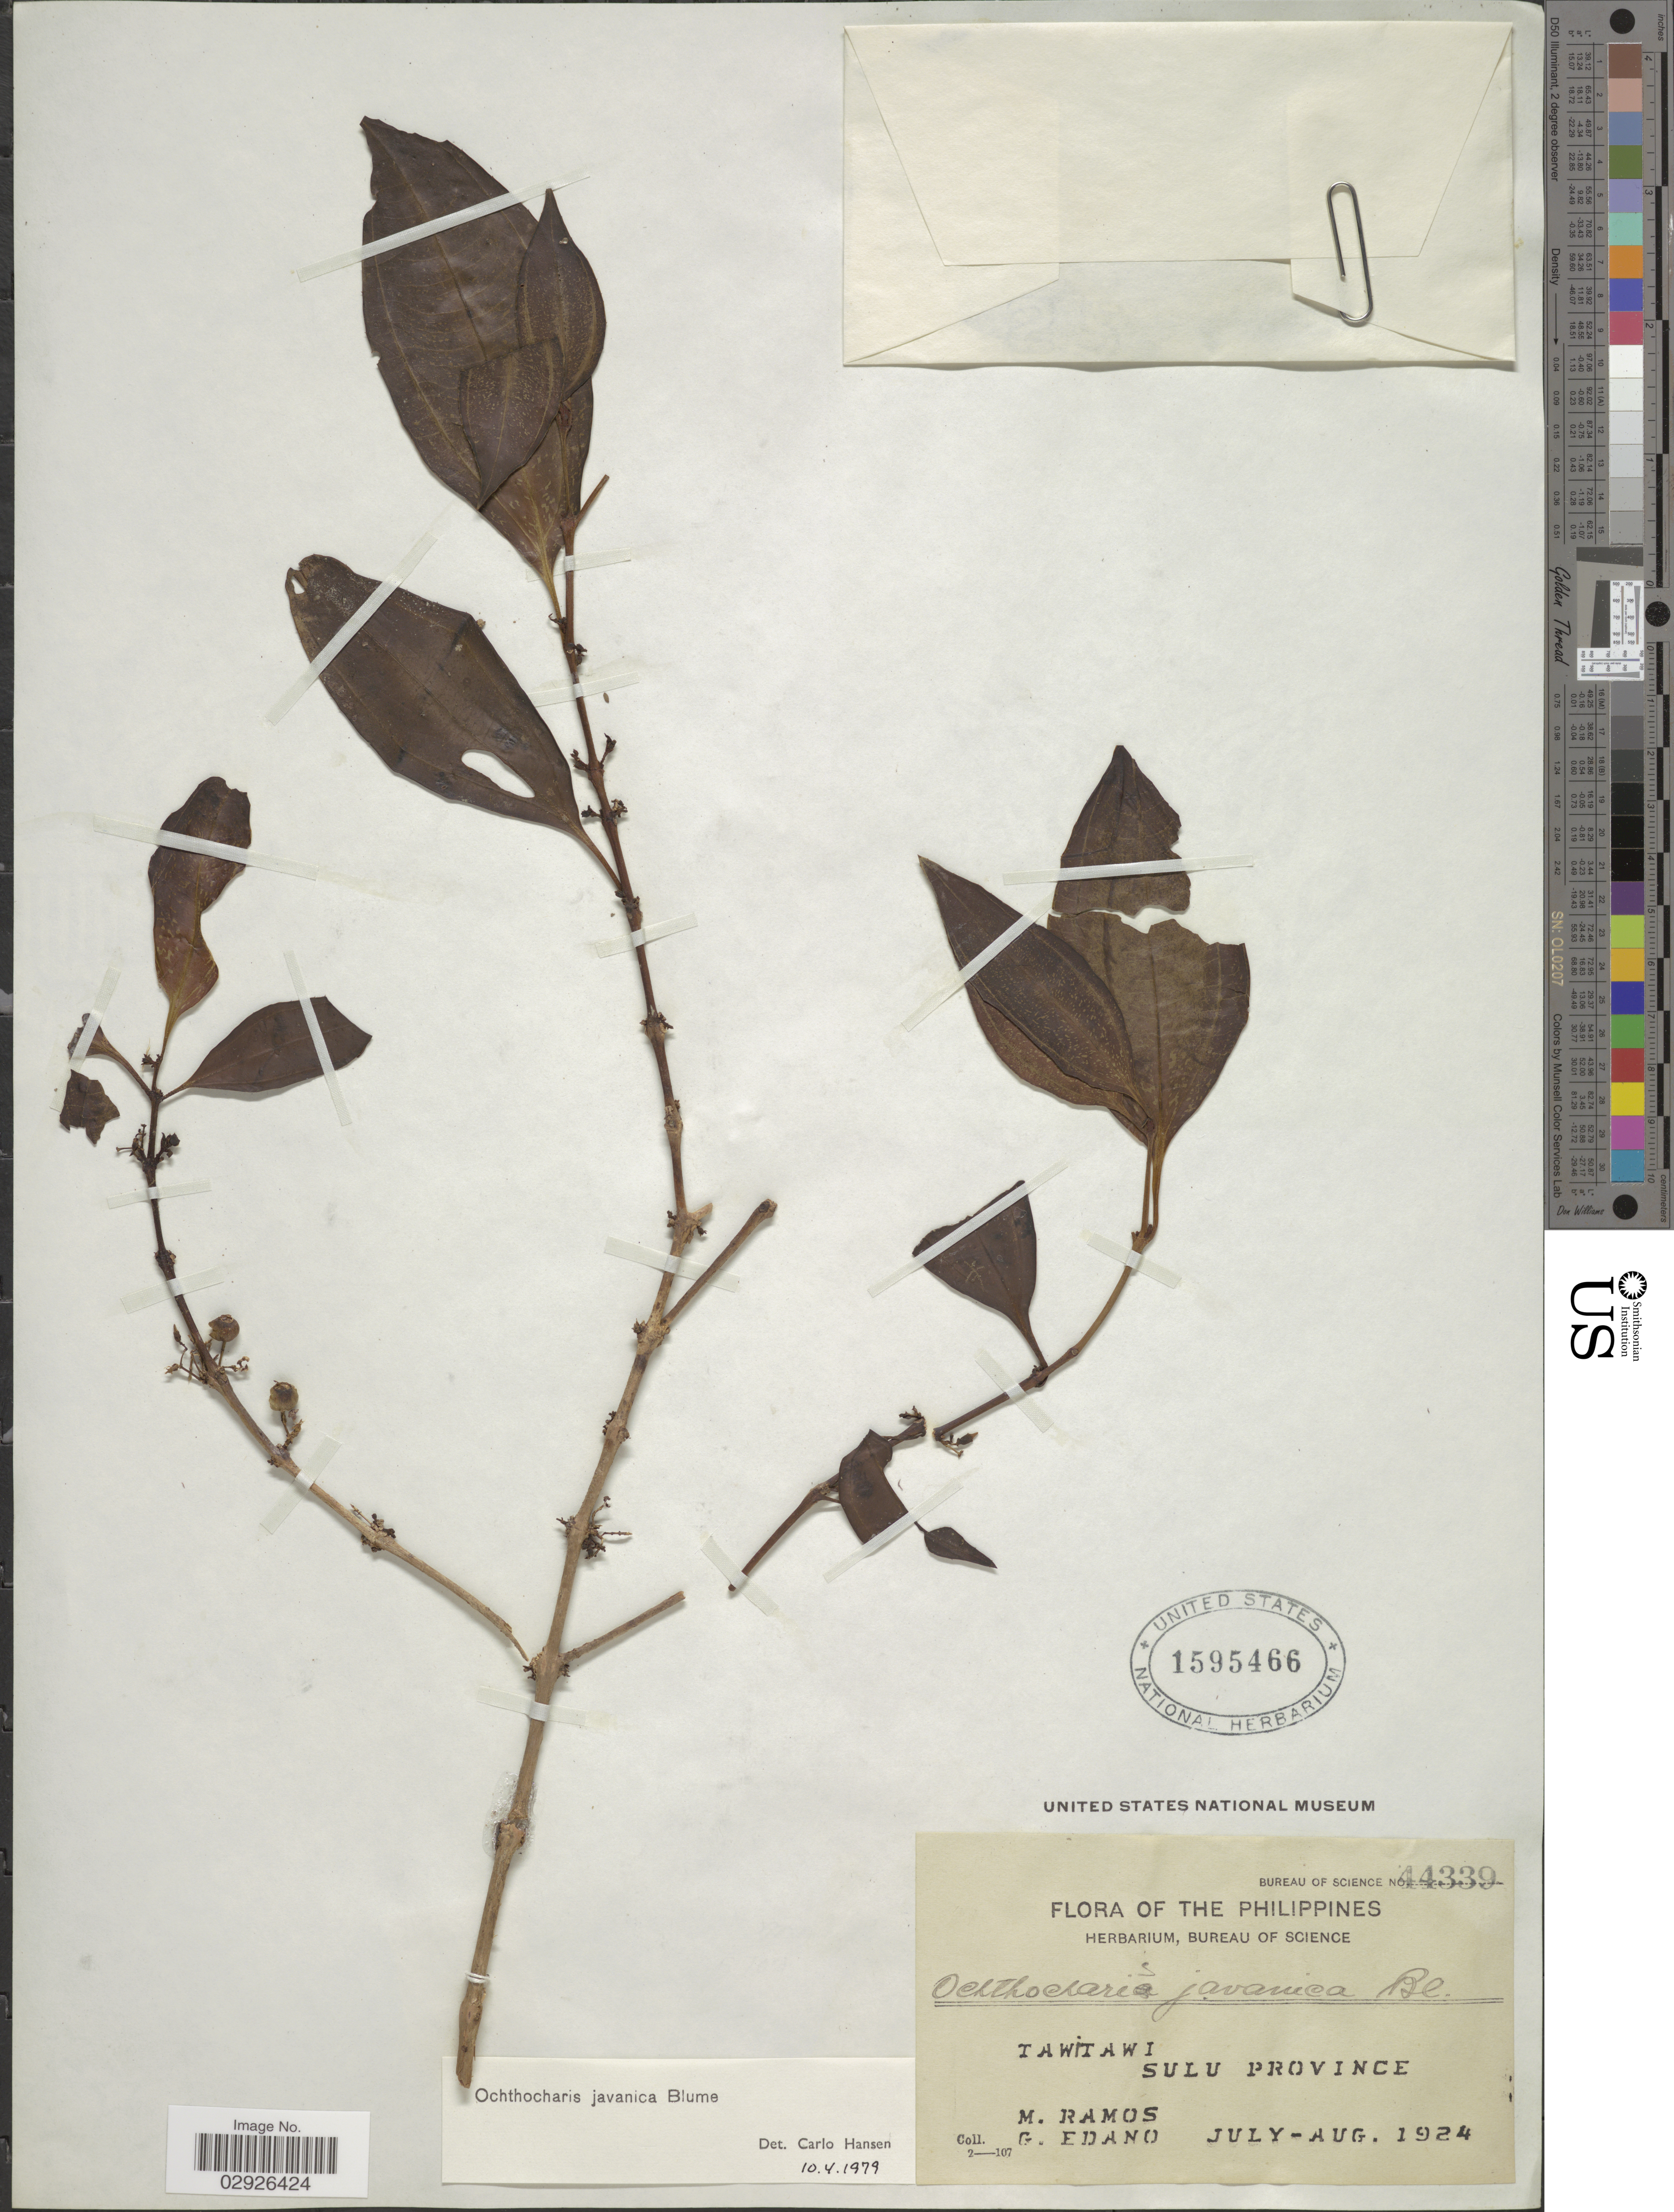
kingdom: Plantae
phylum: Tracheophyta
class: Magnoliopsida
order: Myrtales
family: Melastomataceae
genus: Ochthocharis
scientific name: Ochthocharis javanica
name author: Blume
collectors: M. Ramos & G. Edaño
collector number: Bureau of Science 44339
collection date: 1924-07/1924-08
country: Philippines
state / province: Muslim Mindanao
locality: TawiTawi, Sulu Province.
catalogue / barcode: US 1595466